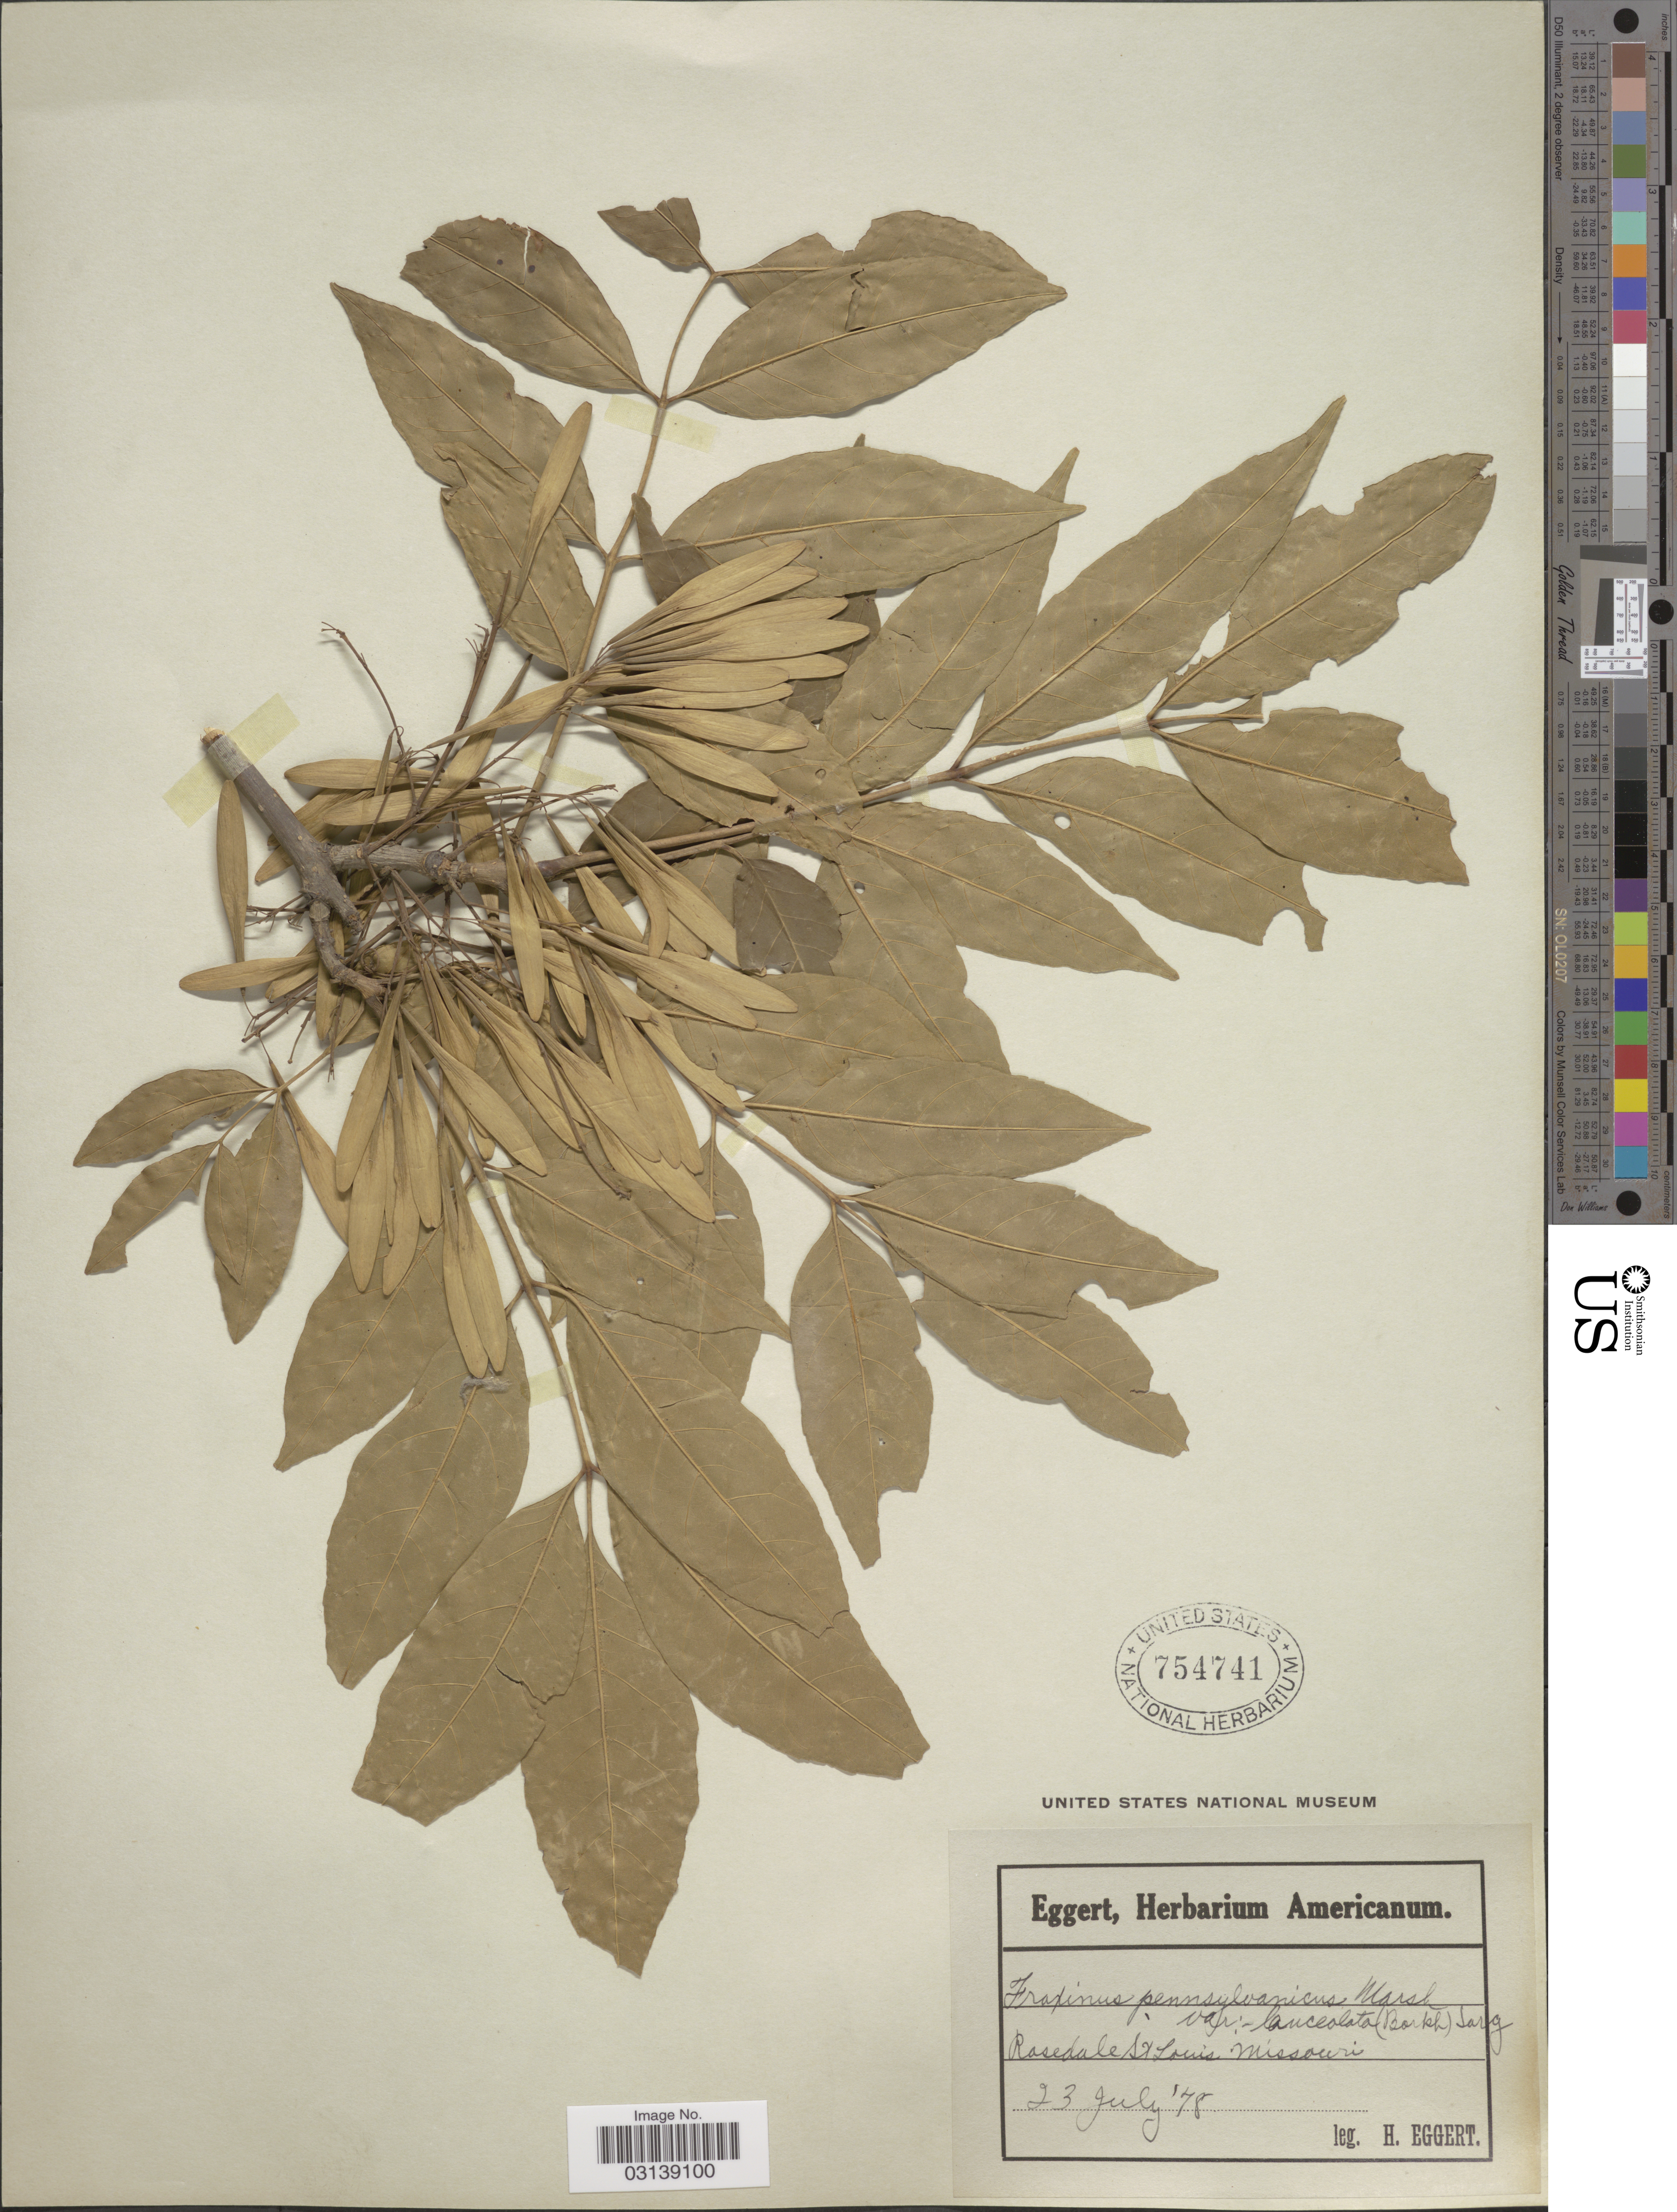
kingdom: Plantae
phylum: Tracheophyta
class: Magnoliopsida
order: Lamiales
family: Oleaceae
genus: Fraxinus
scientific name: Fraxinus pennsylvanica var. lanceolata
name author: Sarg.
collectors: H. Eggert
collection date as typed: Transcribed d/m/y: 23/7/78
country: United States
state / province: Missouri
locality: Rosedale St. Louis.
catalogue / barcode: US 754741